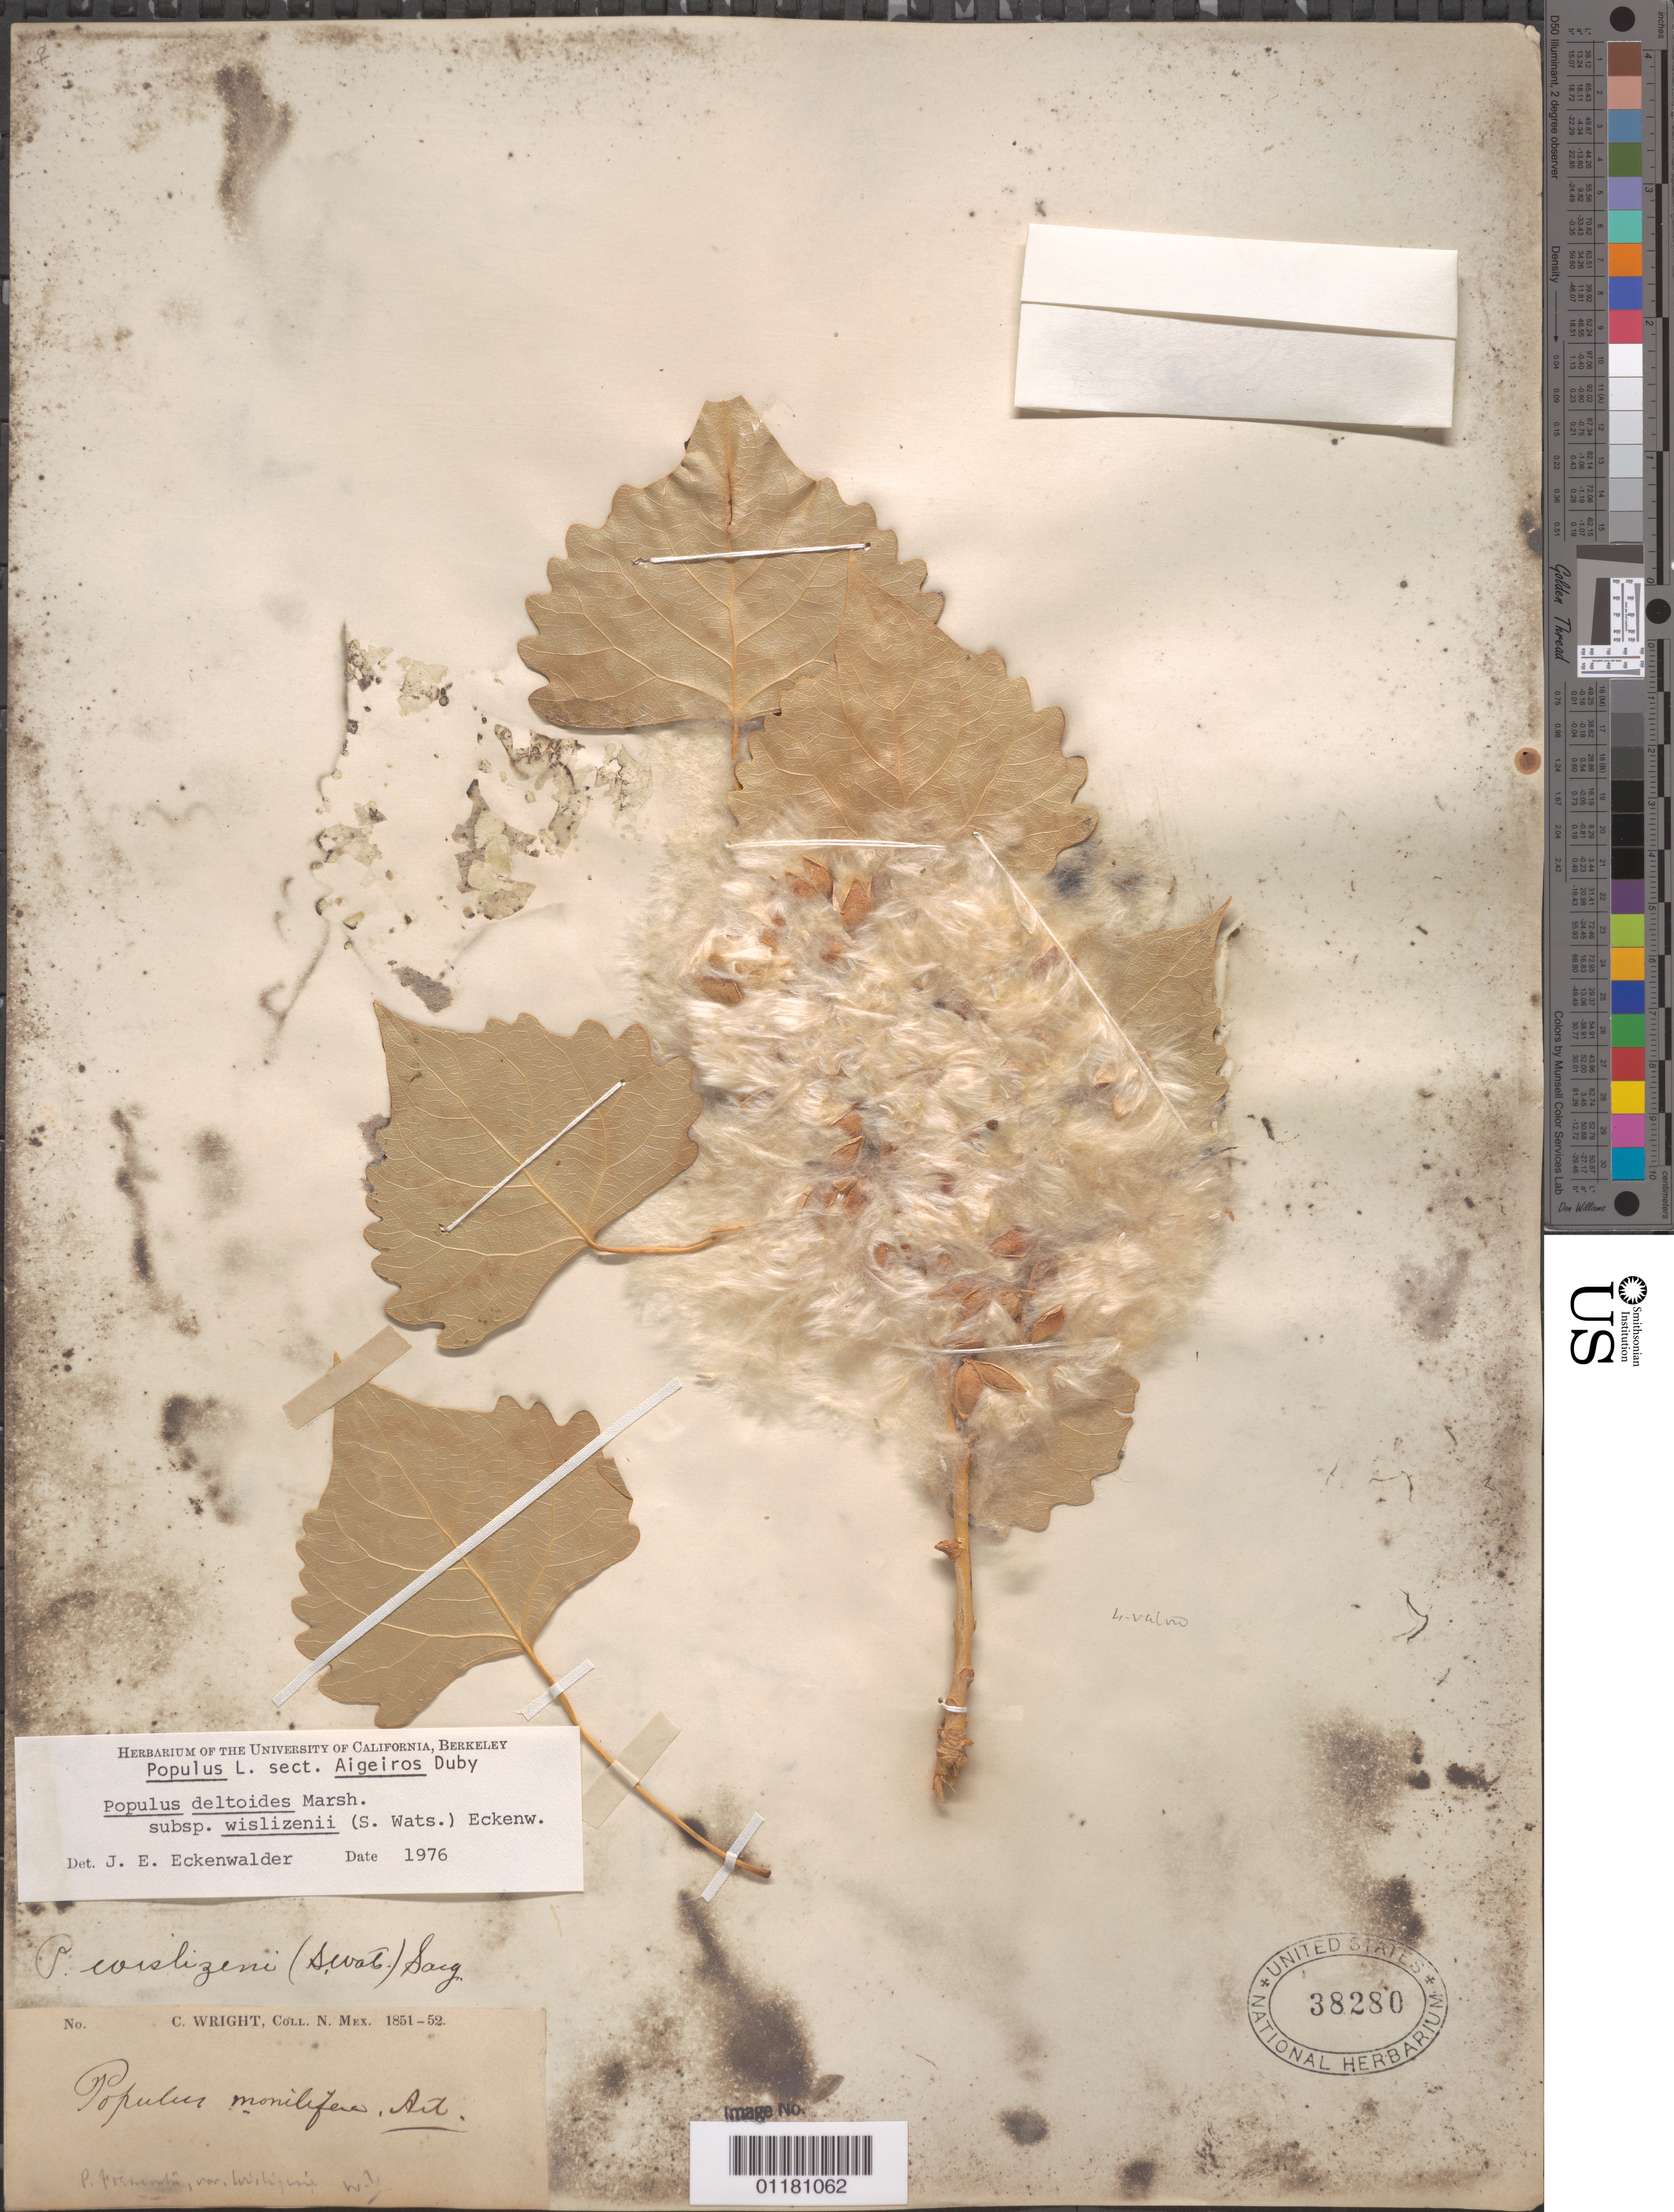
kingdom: Plantae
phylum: Tracheophyta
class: Magnoliopsida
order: Malpighiales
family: Salicaceae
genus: Populus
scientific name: Populus deltoides subsp. wislizeni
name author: (S. Watson) Eckenw.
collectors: C. Wright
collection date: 1851/1852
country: United States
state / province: New Mexico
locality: "N. Mex." [=northern Mexico or New Mexico? either way possibly referring to present-day Arizona or Texas]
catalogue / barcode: US 38280